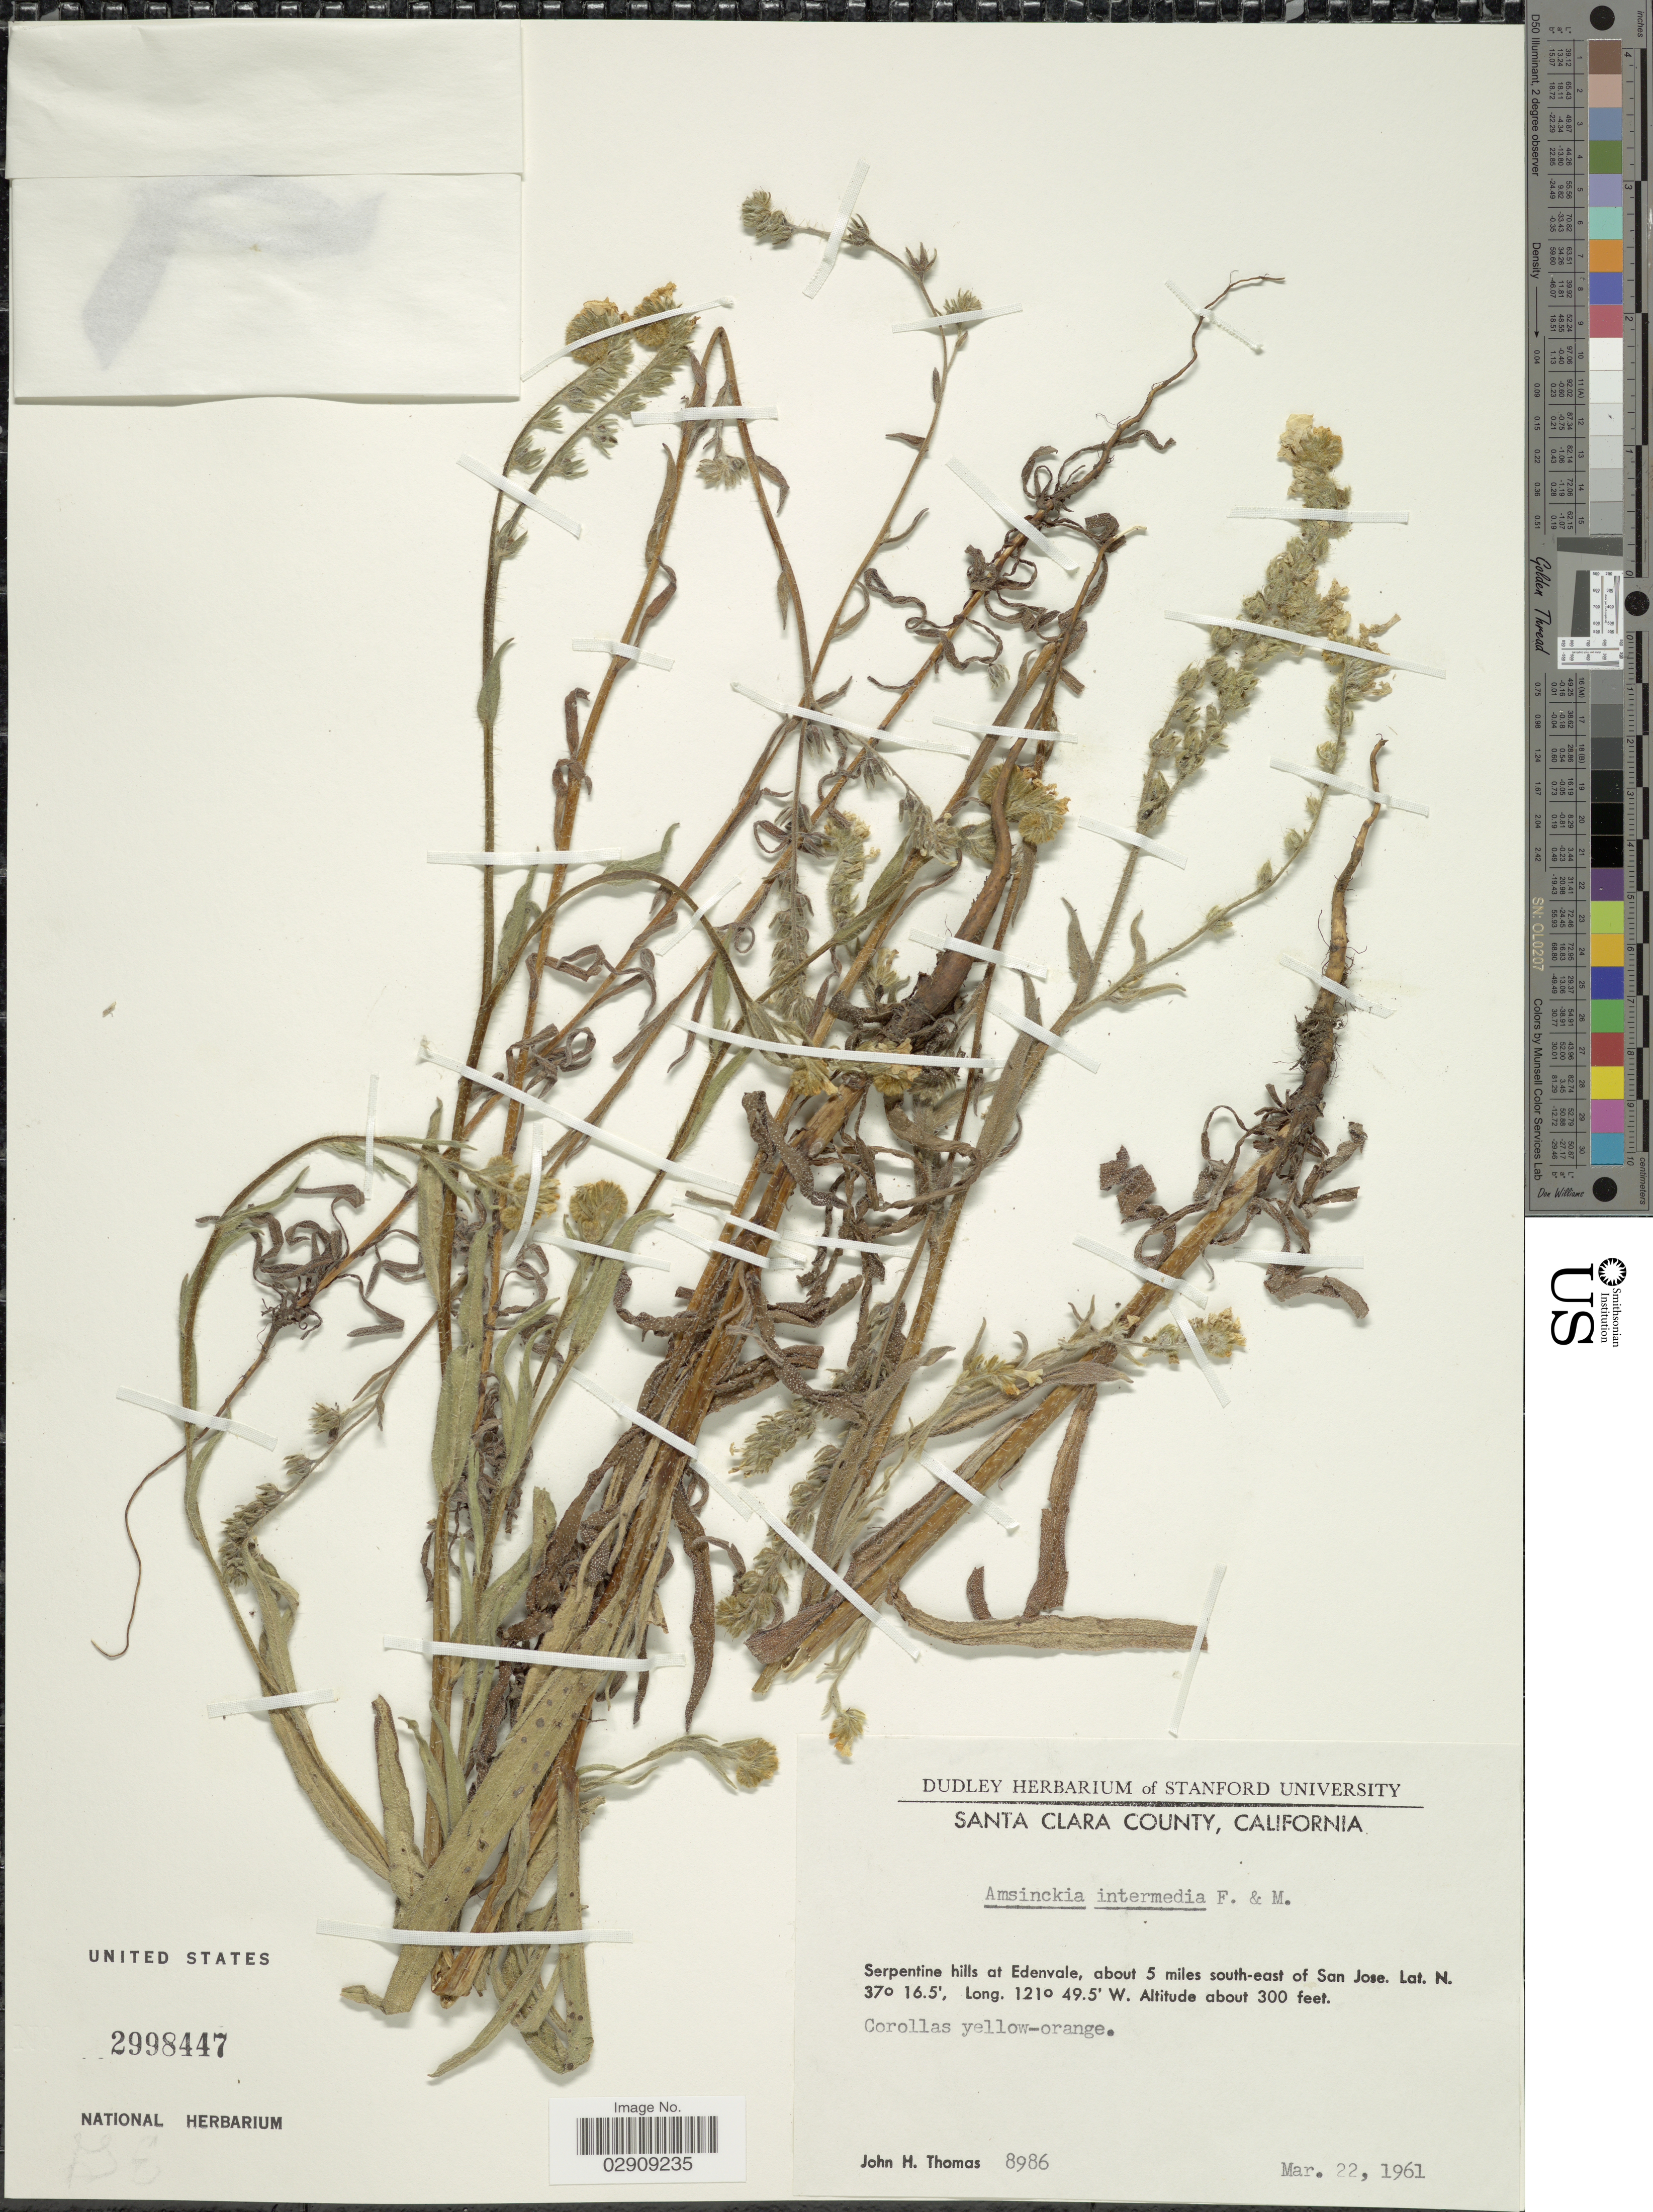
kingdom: Plantae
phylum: Tracheophyta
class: Magnoliopsida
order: Boraginales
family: Boraginaceae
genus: Amsinckia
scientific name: Amsinckia menziesii var. intermedia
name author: (Fisch. & C.A. Mey.) Ganders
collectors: J. H. Thomas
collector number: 8986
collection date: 1961-03-22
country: United States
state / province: California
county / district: Santa Clara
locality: Santa Clara County. Serpentine hills at Edenvale, about 5 miles south-east of San Jose.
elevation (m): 91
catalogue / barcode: US 2998447